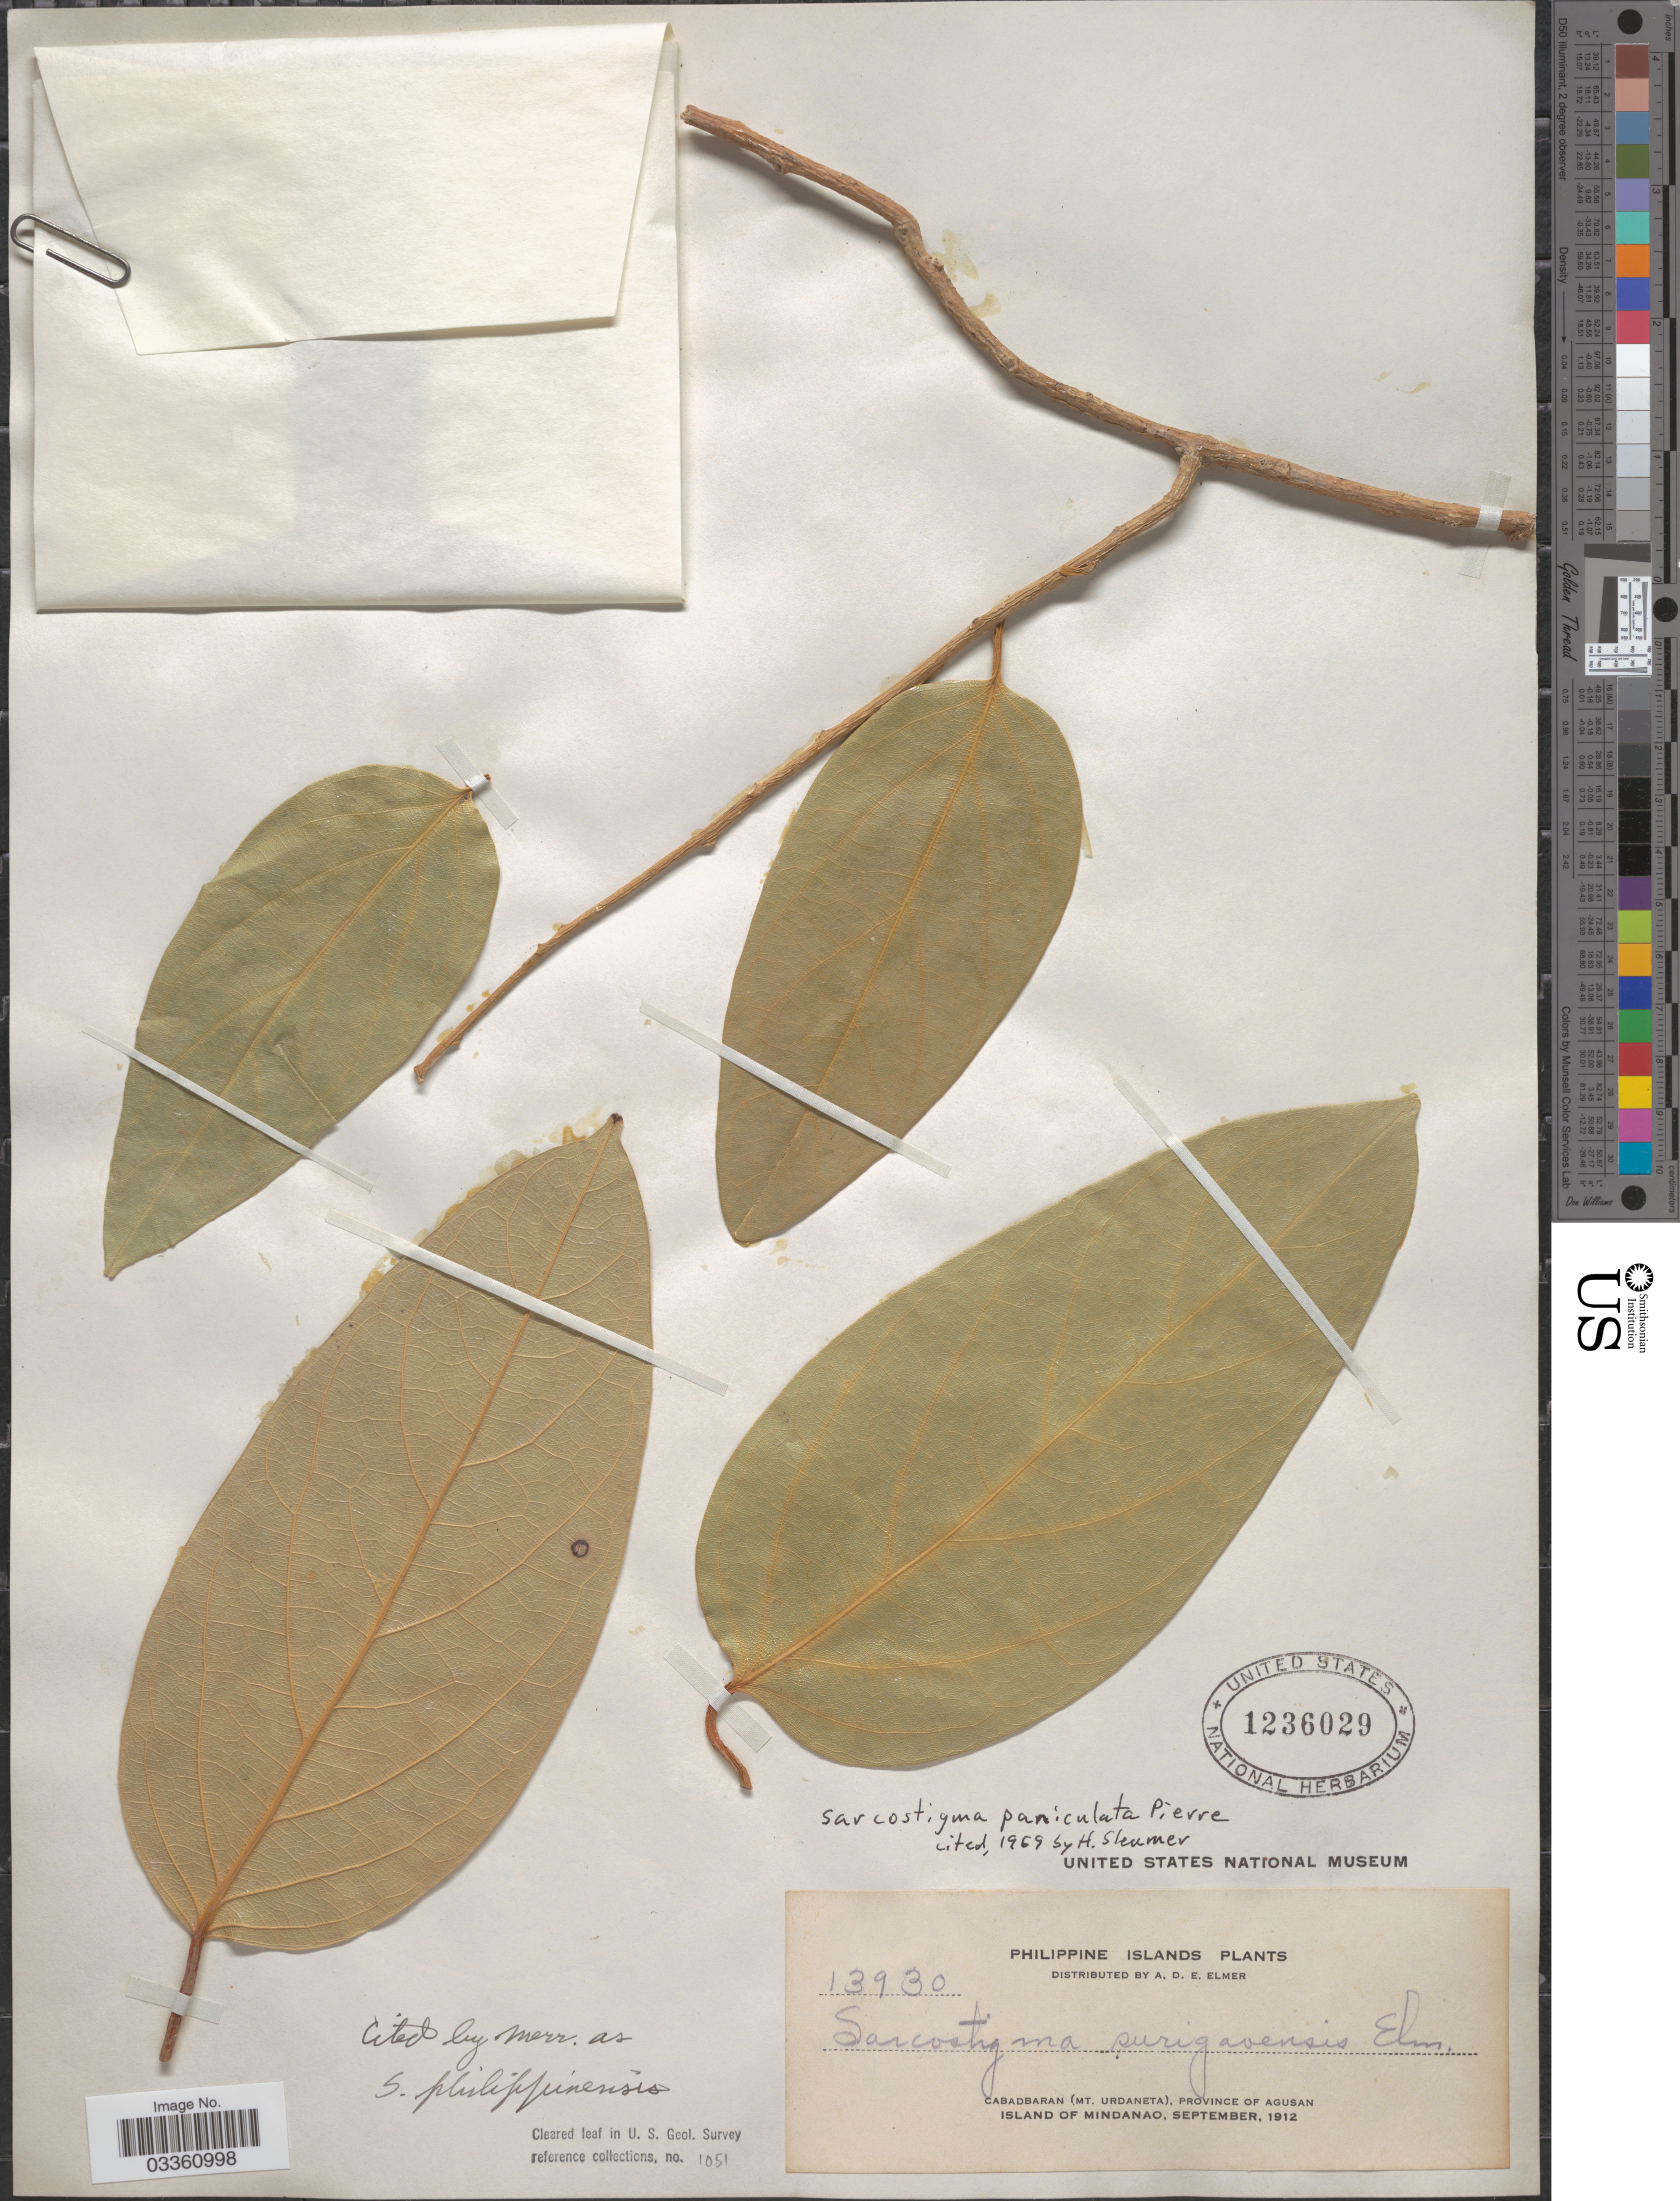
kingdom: Plantae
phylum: Tracheophyta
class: Magnoliopsida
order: Icacinales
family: Icacinaceae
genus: Sarcostigma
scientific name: Sarcostigma paniculata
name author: Pierre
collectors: A. D. E. Elmer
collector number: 13930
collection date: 1912-09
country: Philippines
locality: Philippine Islands. Cabadbaran (Mt. Urdaneta), Province of Agusan. Island of Mindanao.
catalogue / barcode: US 1236029